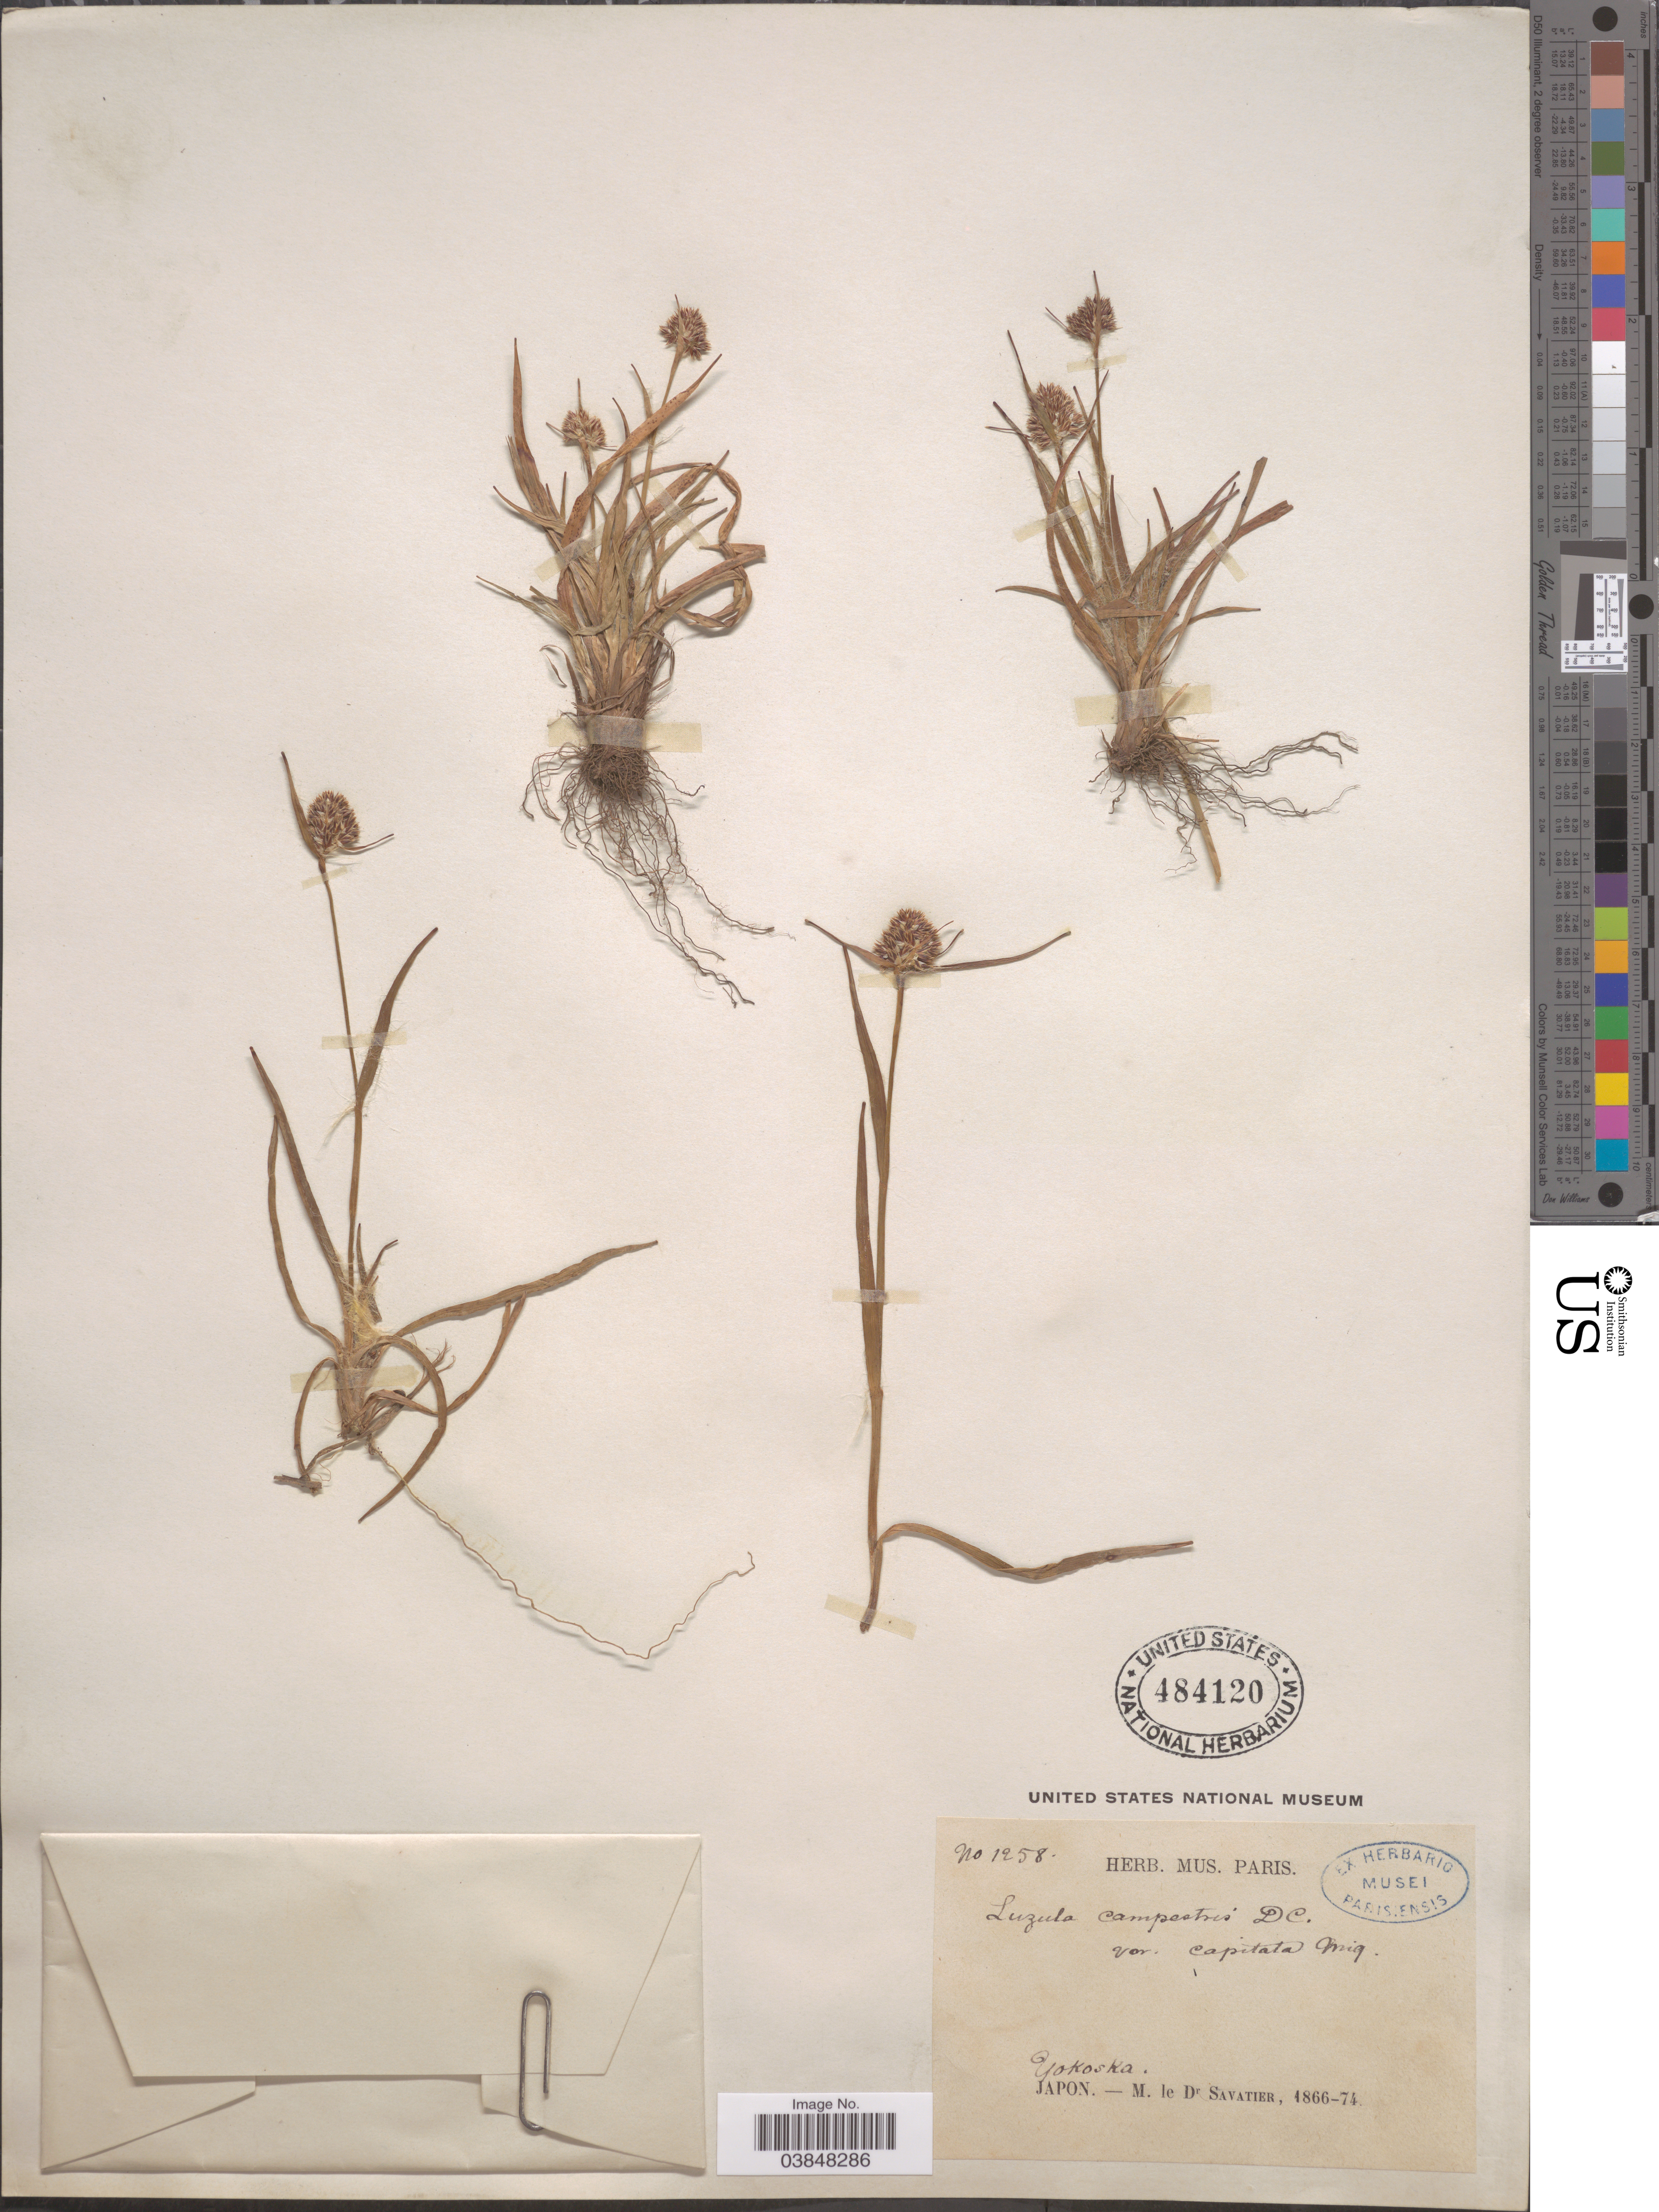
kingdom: Plantae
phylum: Tracheophyta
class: Liliopsida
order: Poales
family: Juncaceae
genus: Luzula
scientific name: Luzula capitata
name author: (Miq. ex Franch. & Sav.) Kom.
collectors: M. Savatier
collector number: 1258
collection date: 1866/1874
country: Japan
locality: Yokoska.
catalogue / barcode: US 484120